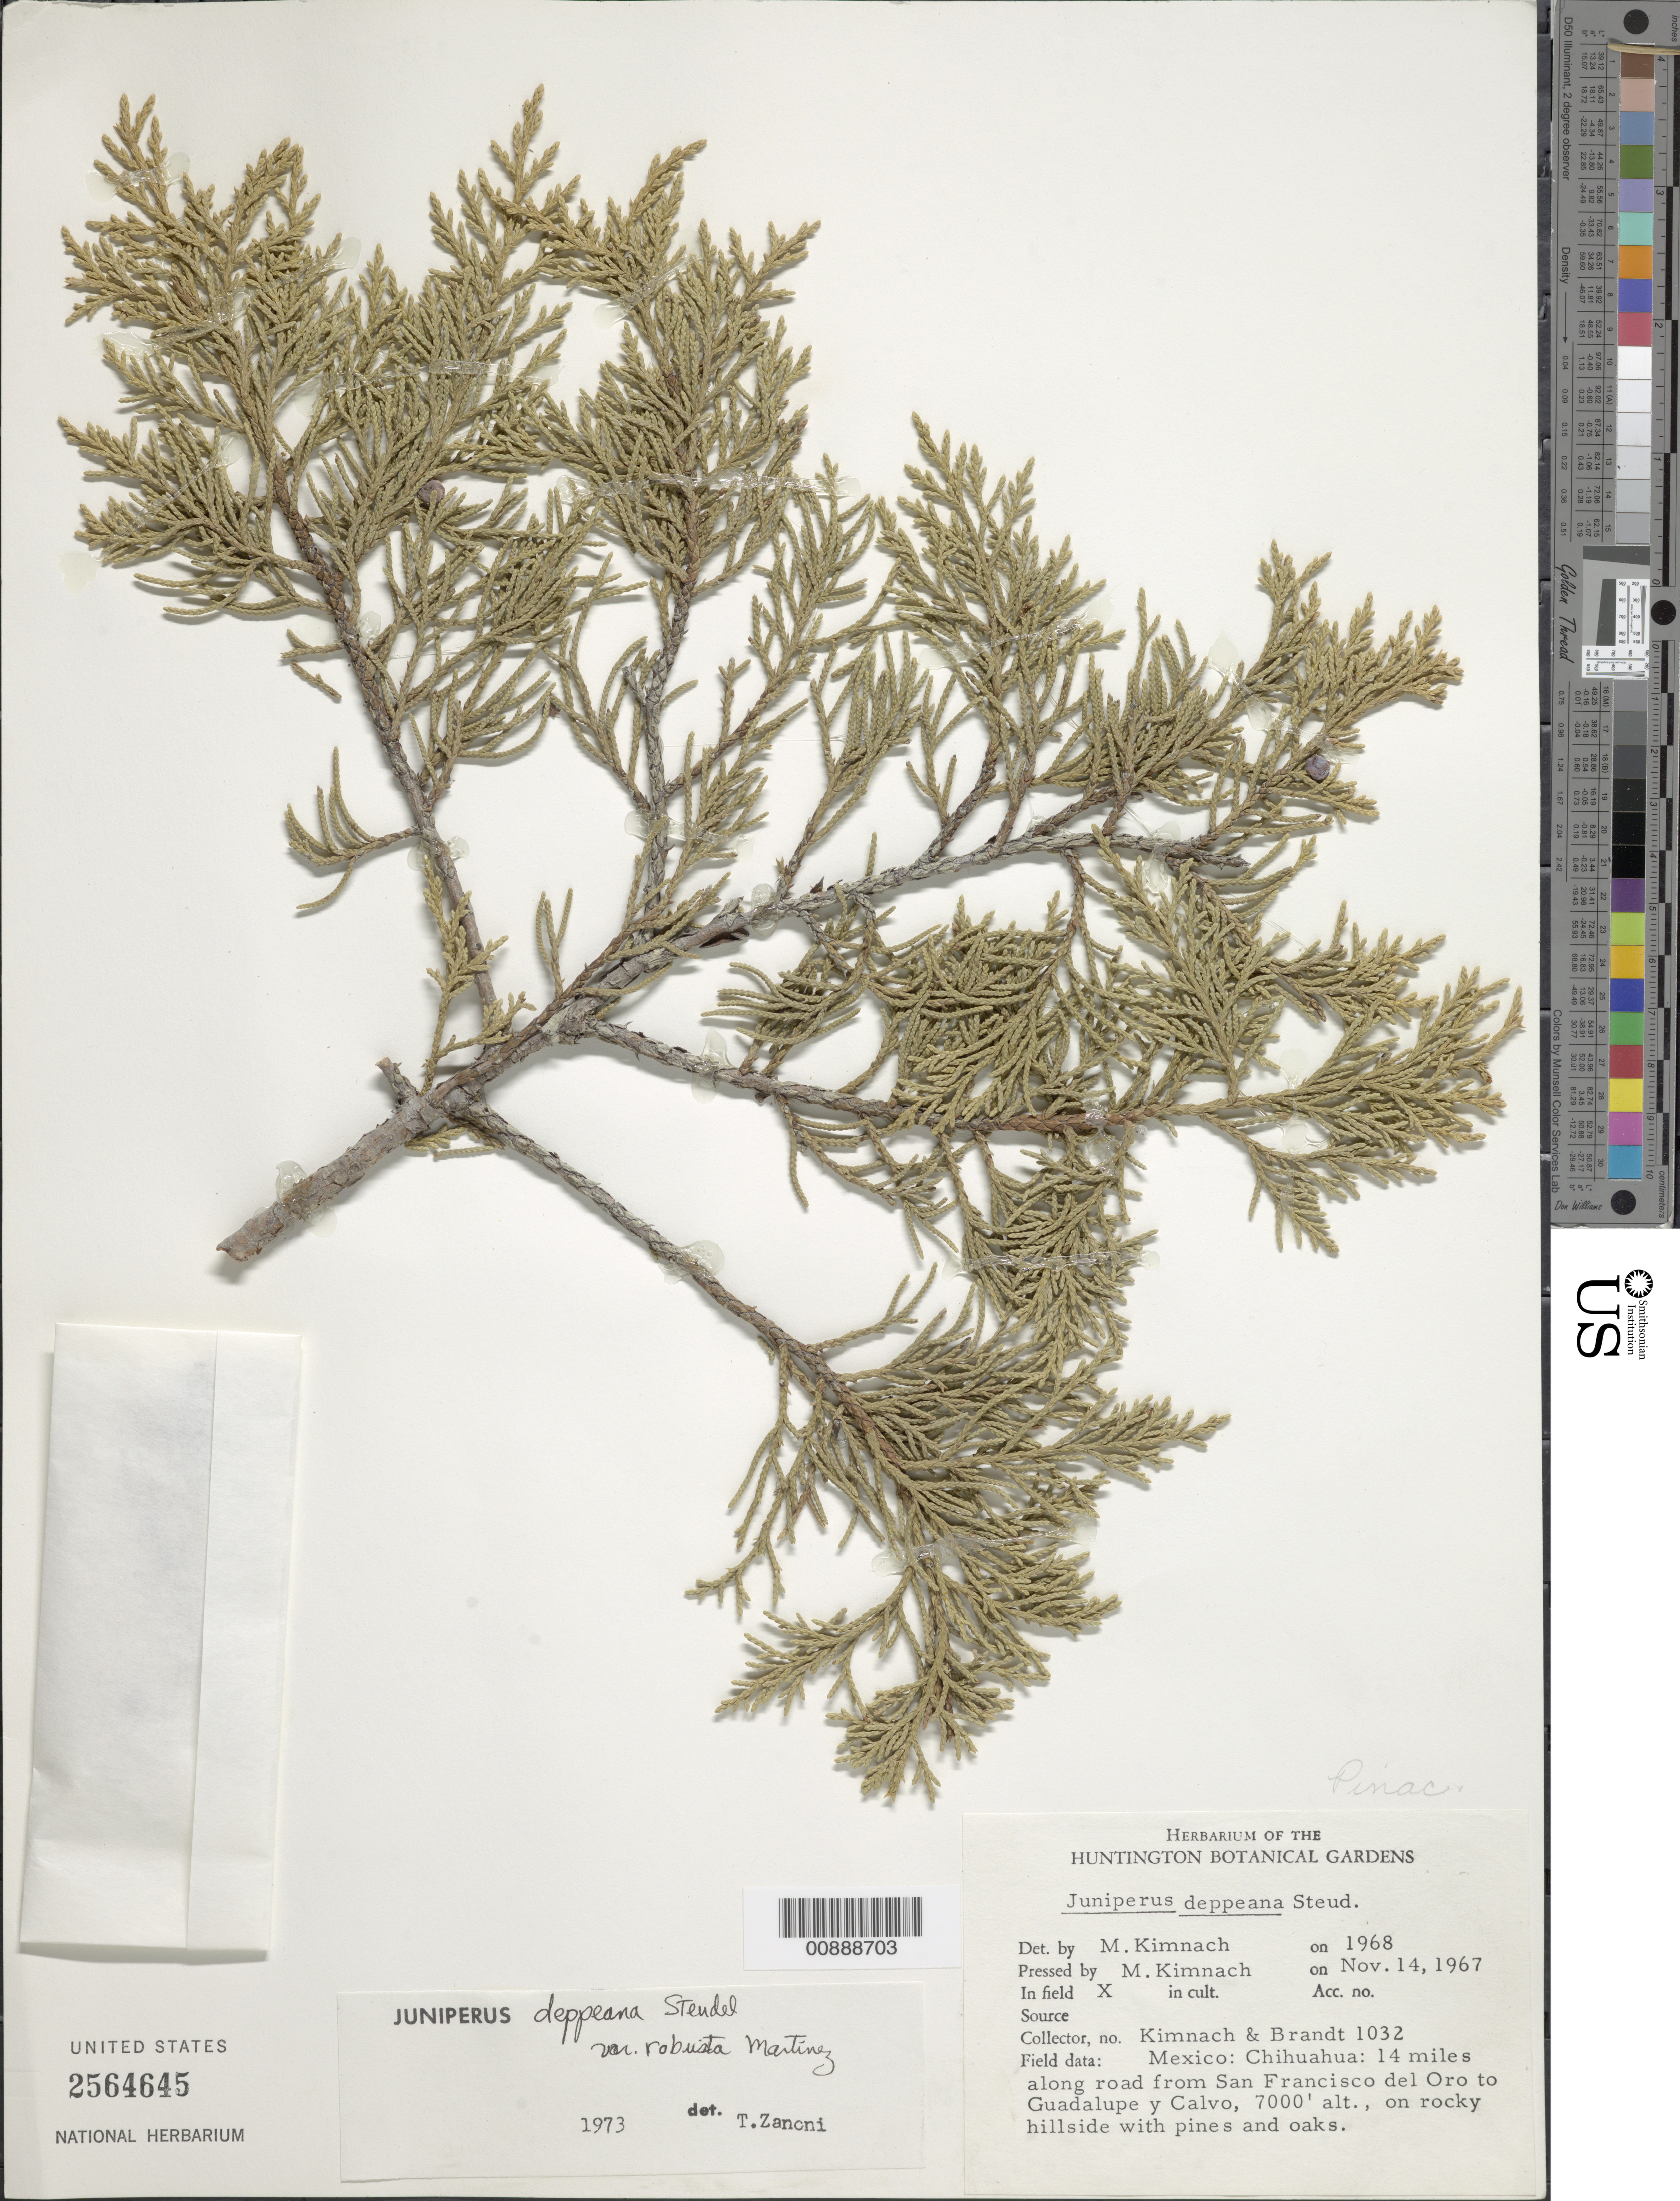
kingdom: Plantae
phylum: Tracheophyta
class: Pinopsida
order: Pinales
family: Cupressaceae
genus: Juniperus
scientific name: Juniperus deppeana var. robusta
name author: Martínez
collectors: M. W. Kimnach & -. Brandt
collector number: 1032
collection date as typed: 14 Nov 1967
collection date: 1967-11-14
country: Mexico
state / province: Chihuahua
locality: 14 miles along road from San Francisco del Oro to Guadalupe y Calvo, Chihuahua.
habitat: Rocky hillside with pines and oaks.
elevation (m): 2134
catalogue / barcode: US 2564645